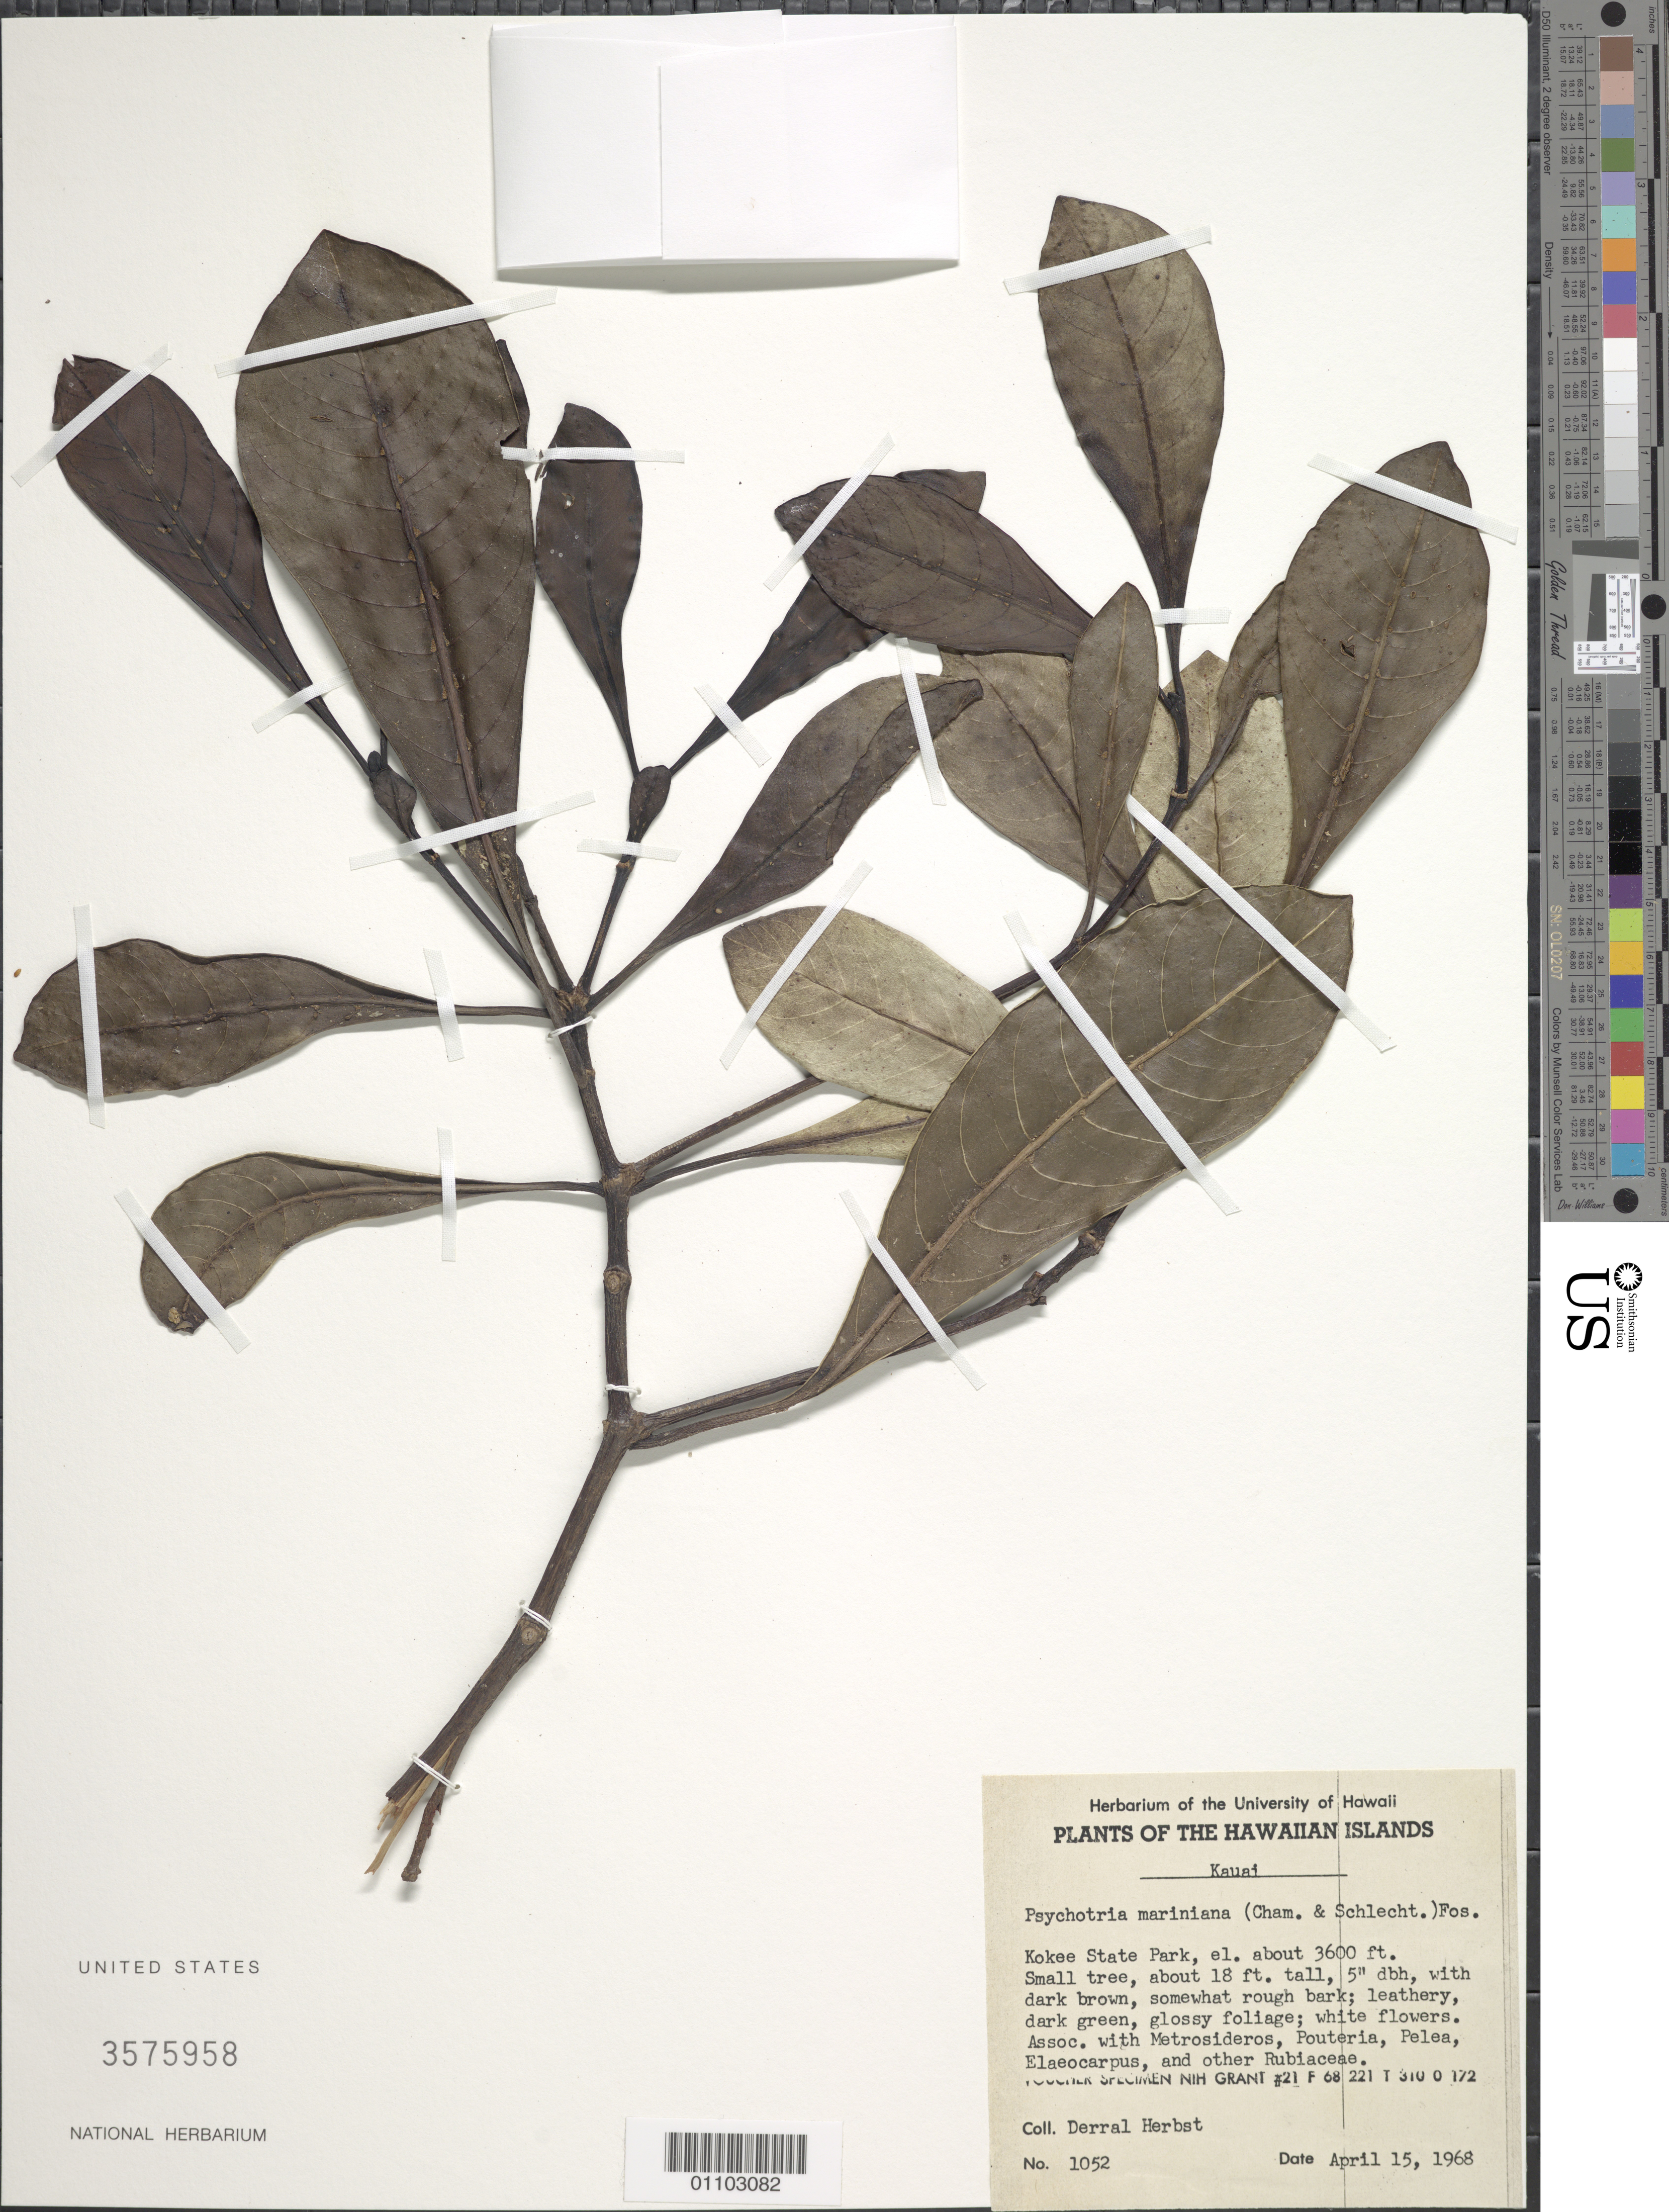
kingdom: Plantae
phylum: Tracheophyta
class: Magnoliopsida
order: Gentianales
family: Rubiaceae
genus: Psychotria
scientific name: Psychotria mariniana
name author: (Cham. & Schltdl.) Fosberg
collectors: D. R. Herbst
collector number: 1052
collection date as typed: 15 Apr 1968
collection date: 1968-04-15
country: United States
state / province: Hawaii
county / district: Kauai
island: Kaua'i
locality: Kokee State Park.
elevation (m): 1097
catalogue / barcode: US 3755958